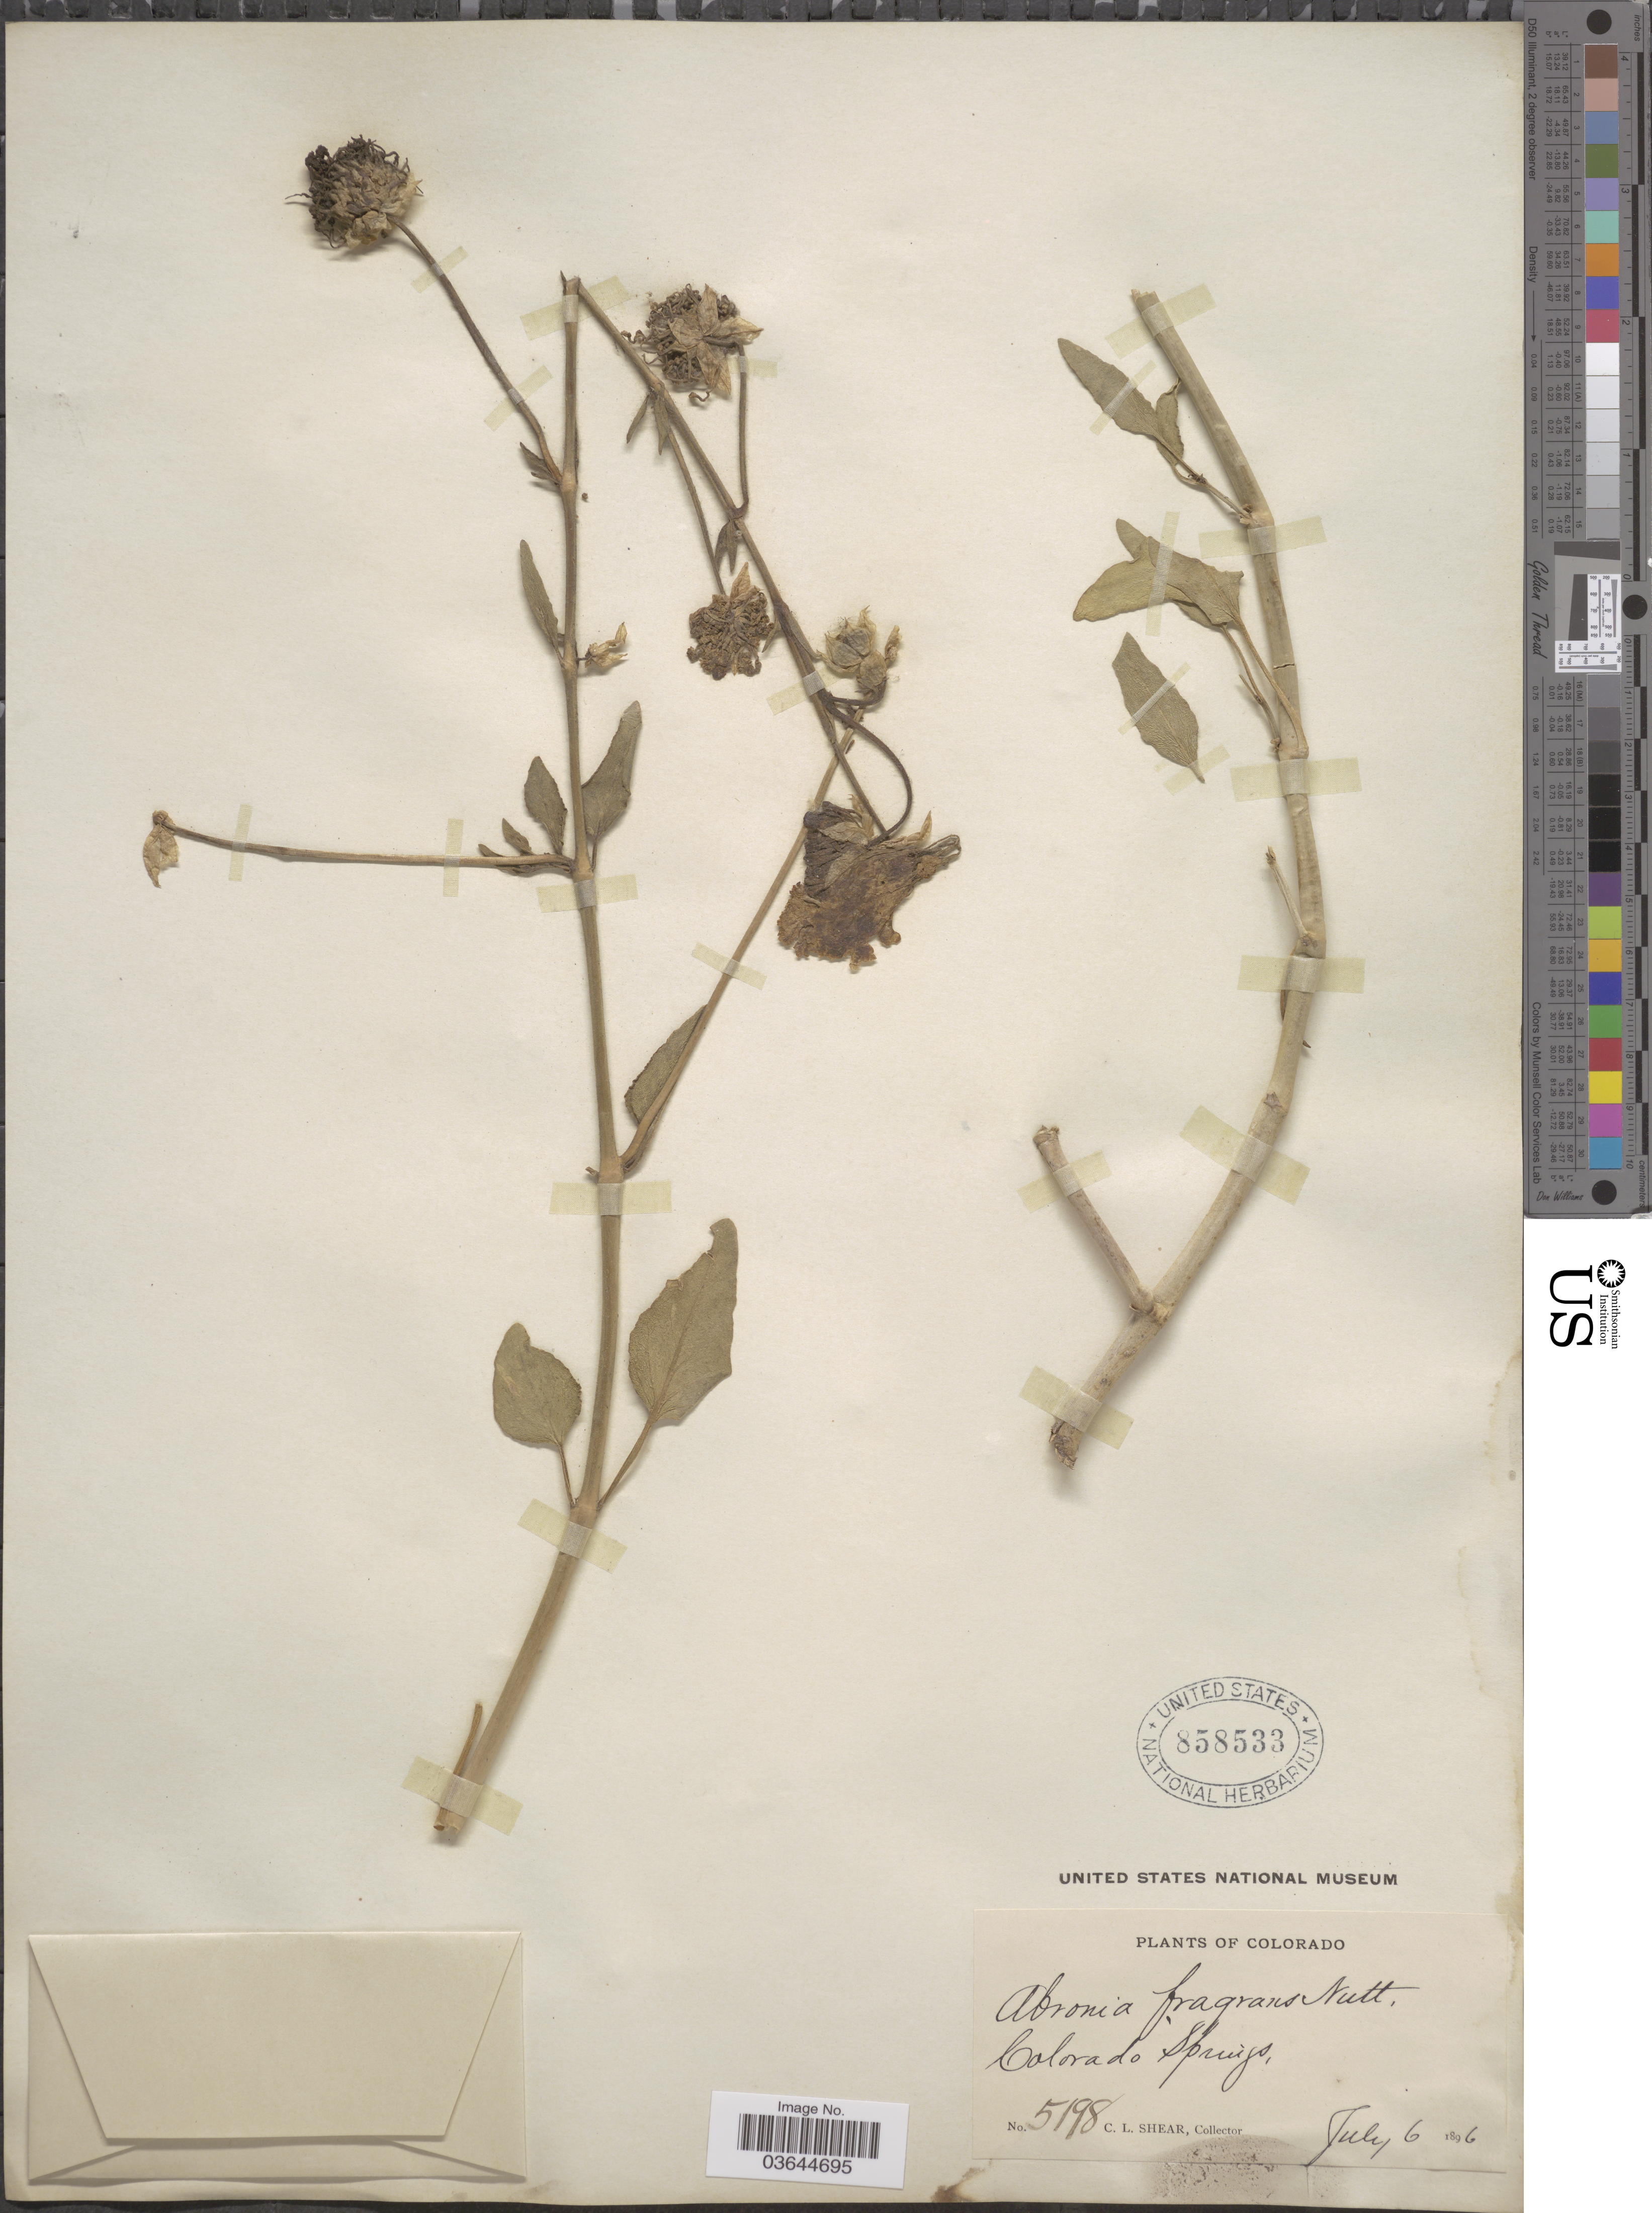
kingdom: Plantae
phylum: Tracheophyta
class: Magnoliopsida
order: Caryophyllales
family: Nyctaginaceae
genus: Abronia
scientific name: Abronia fragrans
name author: Nutt. ex Hook.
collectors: C. L. Shear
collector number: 5198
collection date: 1896-07-06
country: United States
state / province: Colorado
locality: Colorado Springs.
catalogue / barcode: US 858533